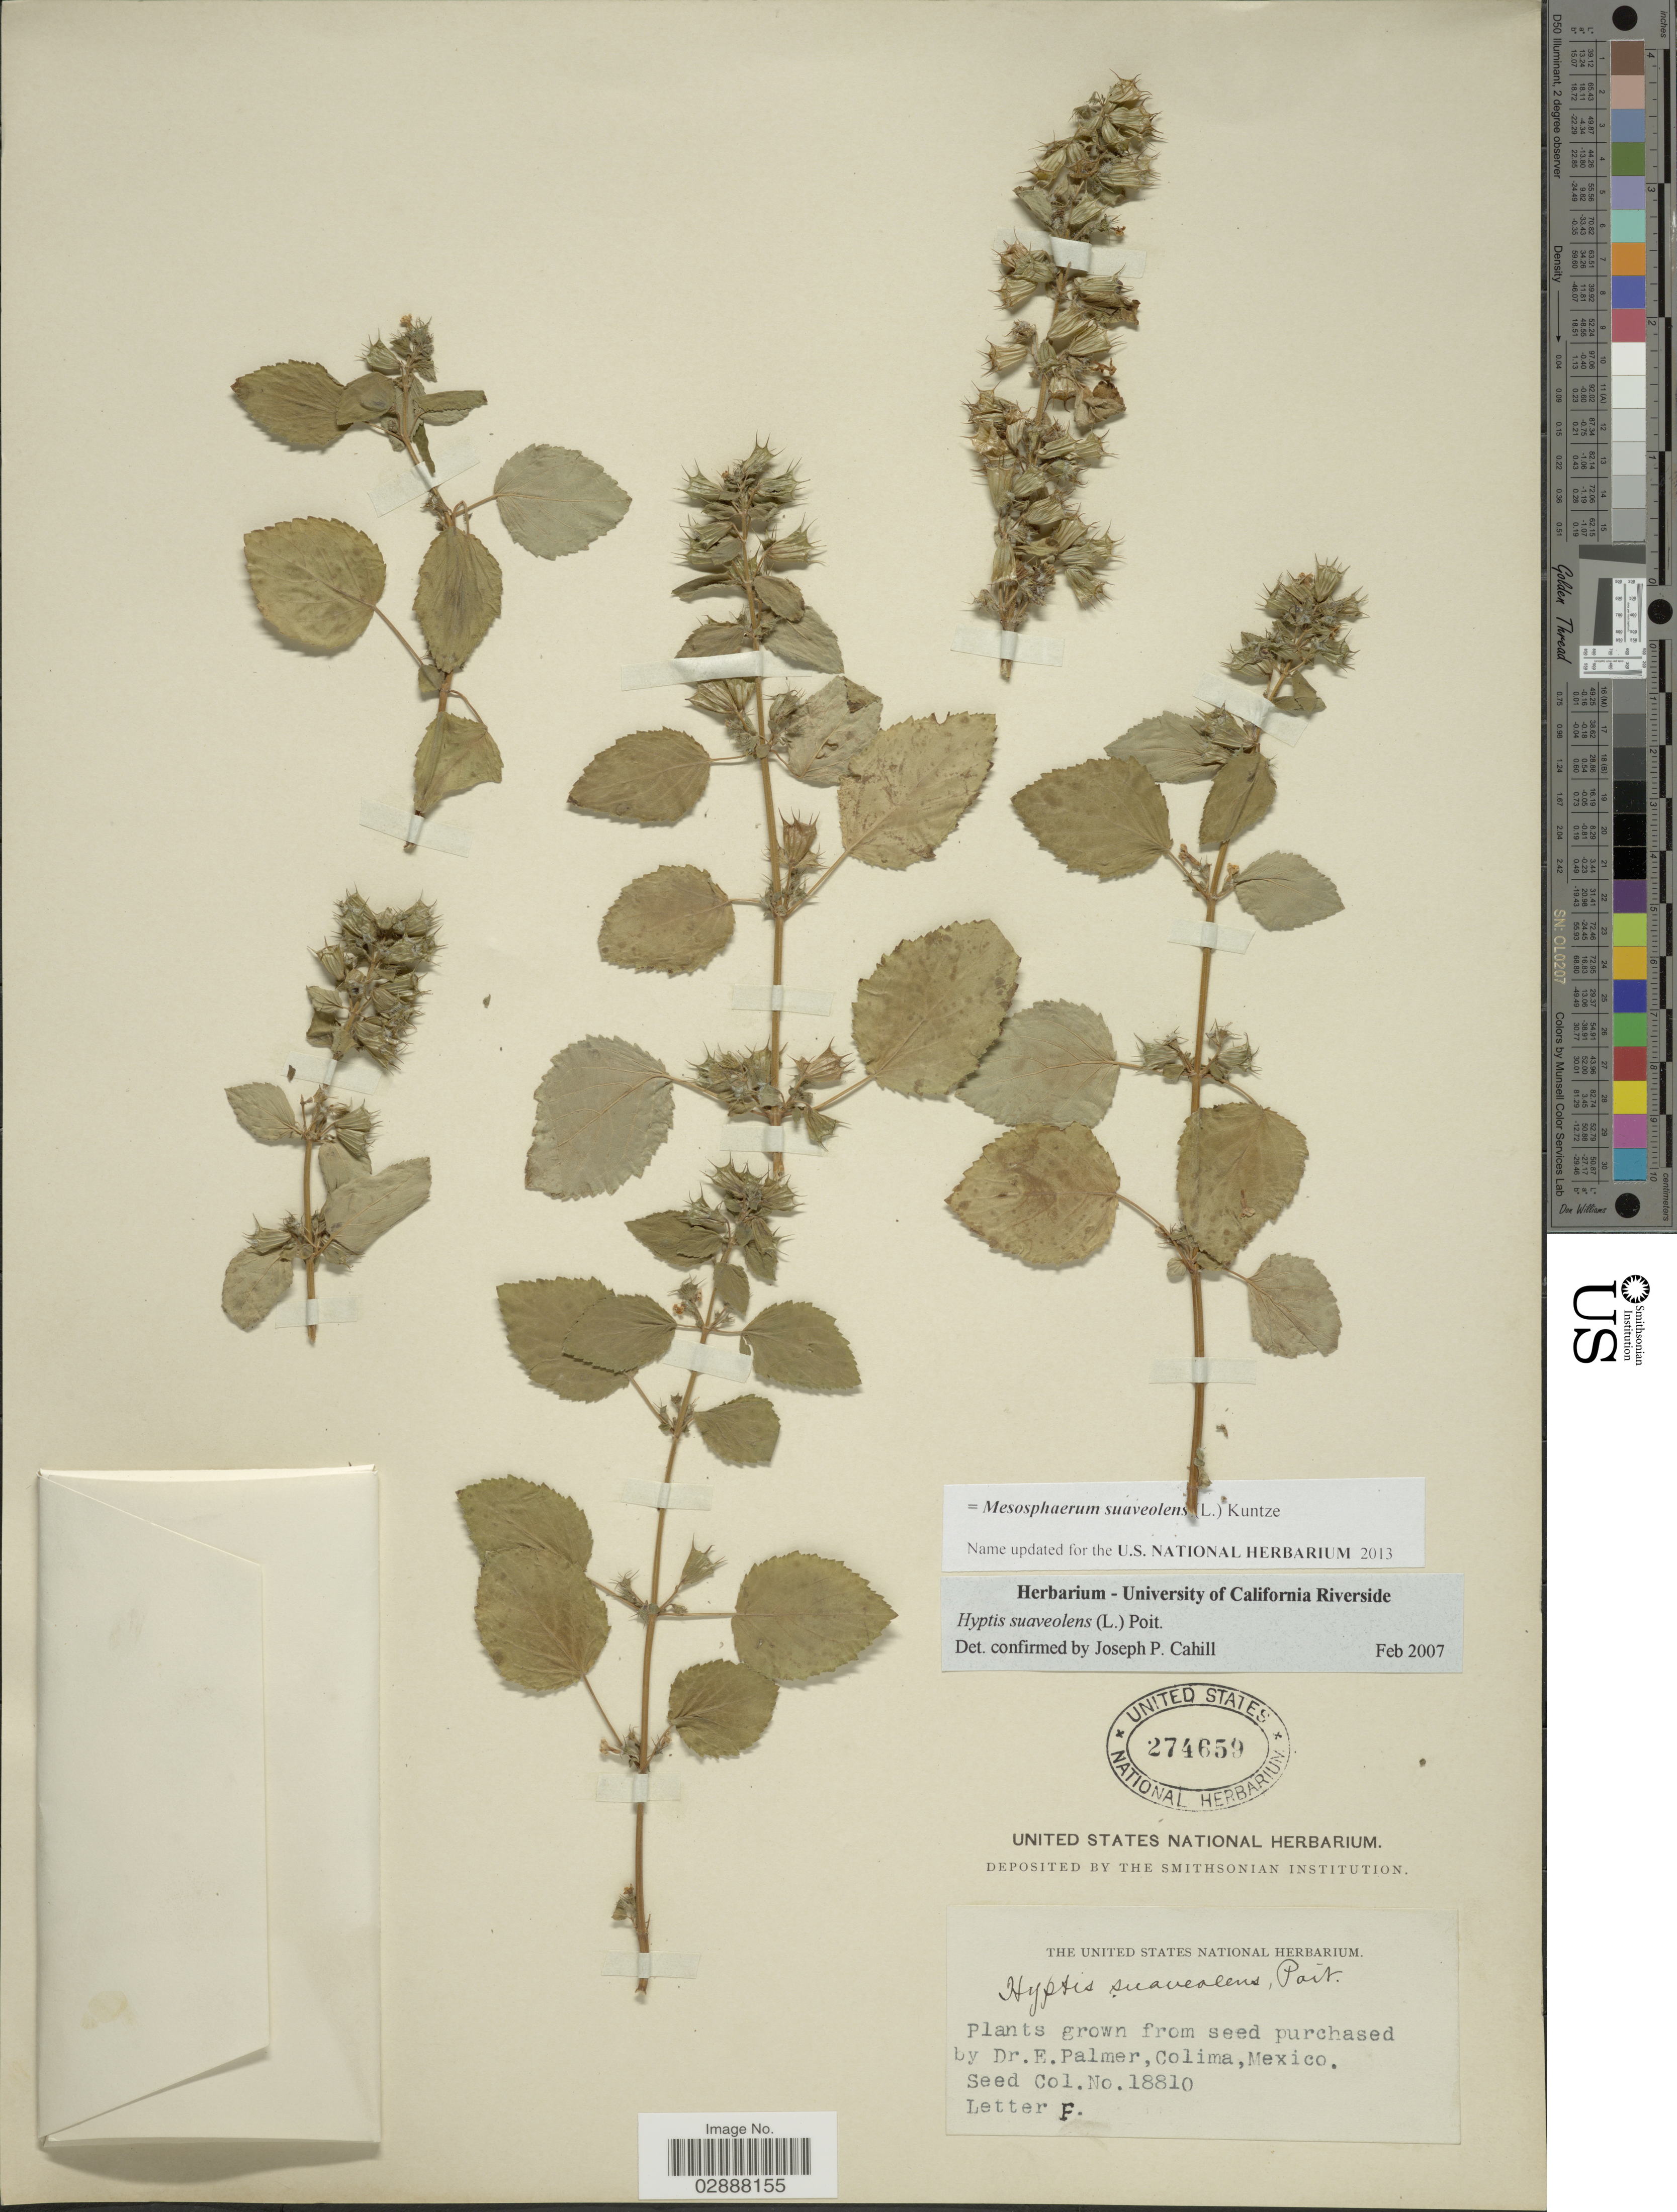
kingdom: Plantae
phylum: Tracheophyta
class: Magnoliopsida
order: Lamiales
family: Lamiaceae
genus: Mesosphaerum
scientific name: Mesosphaerum suaveolens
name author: (L.) Kuntze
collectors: E. Palmer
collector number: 18810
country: Mexico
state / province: Colima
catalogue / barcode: US 274659